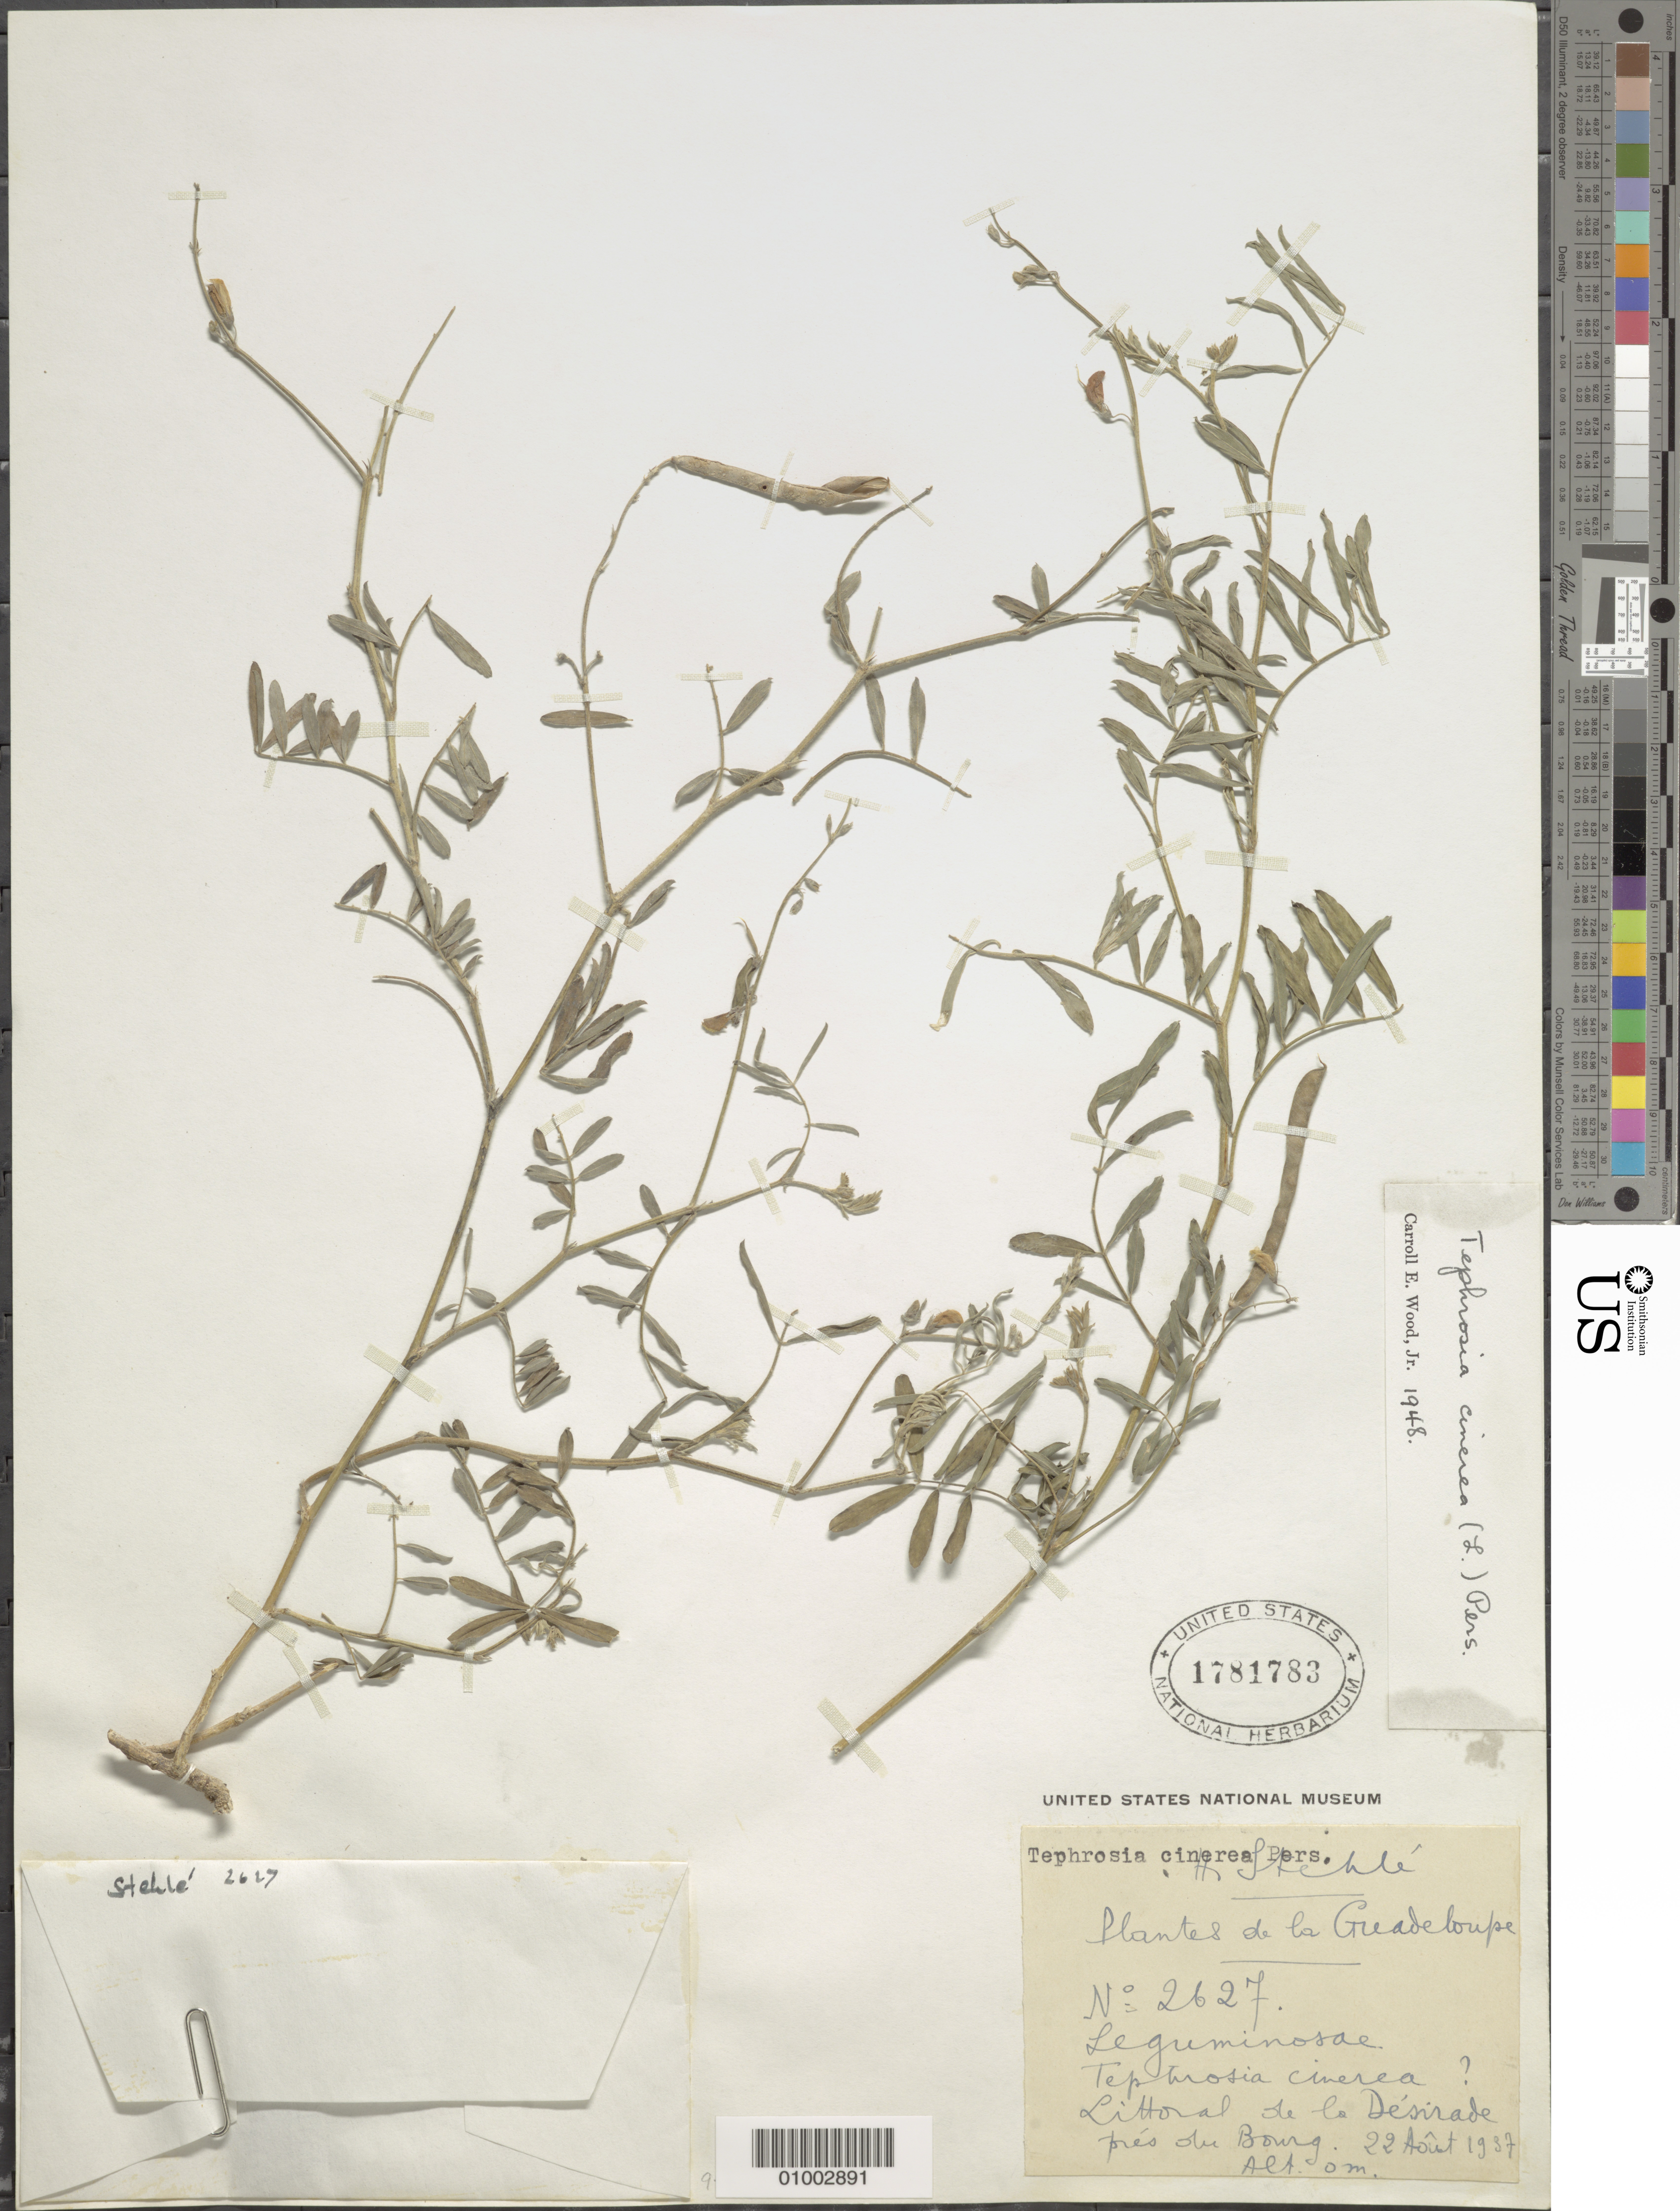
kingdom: Plantae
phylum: Tracheophyta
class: Magnoliopsida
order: Fabales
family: Fabaceae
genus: Tephrosia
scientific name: Tephrosia cinerea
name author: (L.) Pers.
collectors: H. Stehlé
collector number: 2627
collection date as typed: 22 Aug 1937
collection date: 1937-08-22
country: Guadeloupe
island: La Désirade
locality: Desirade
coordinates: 0 N, 0 E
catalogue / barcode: US 1781783